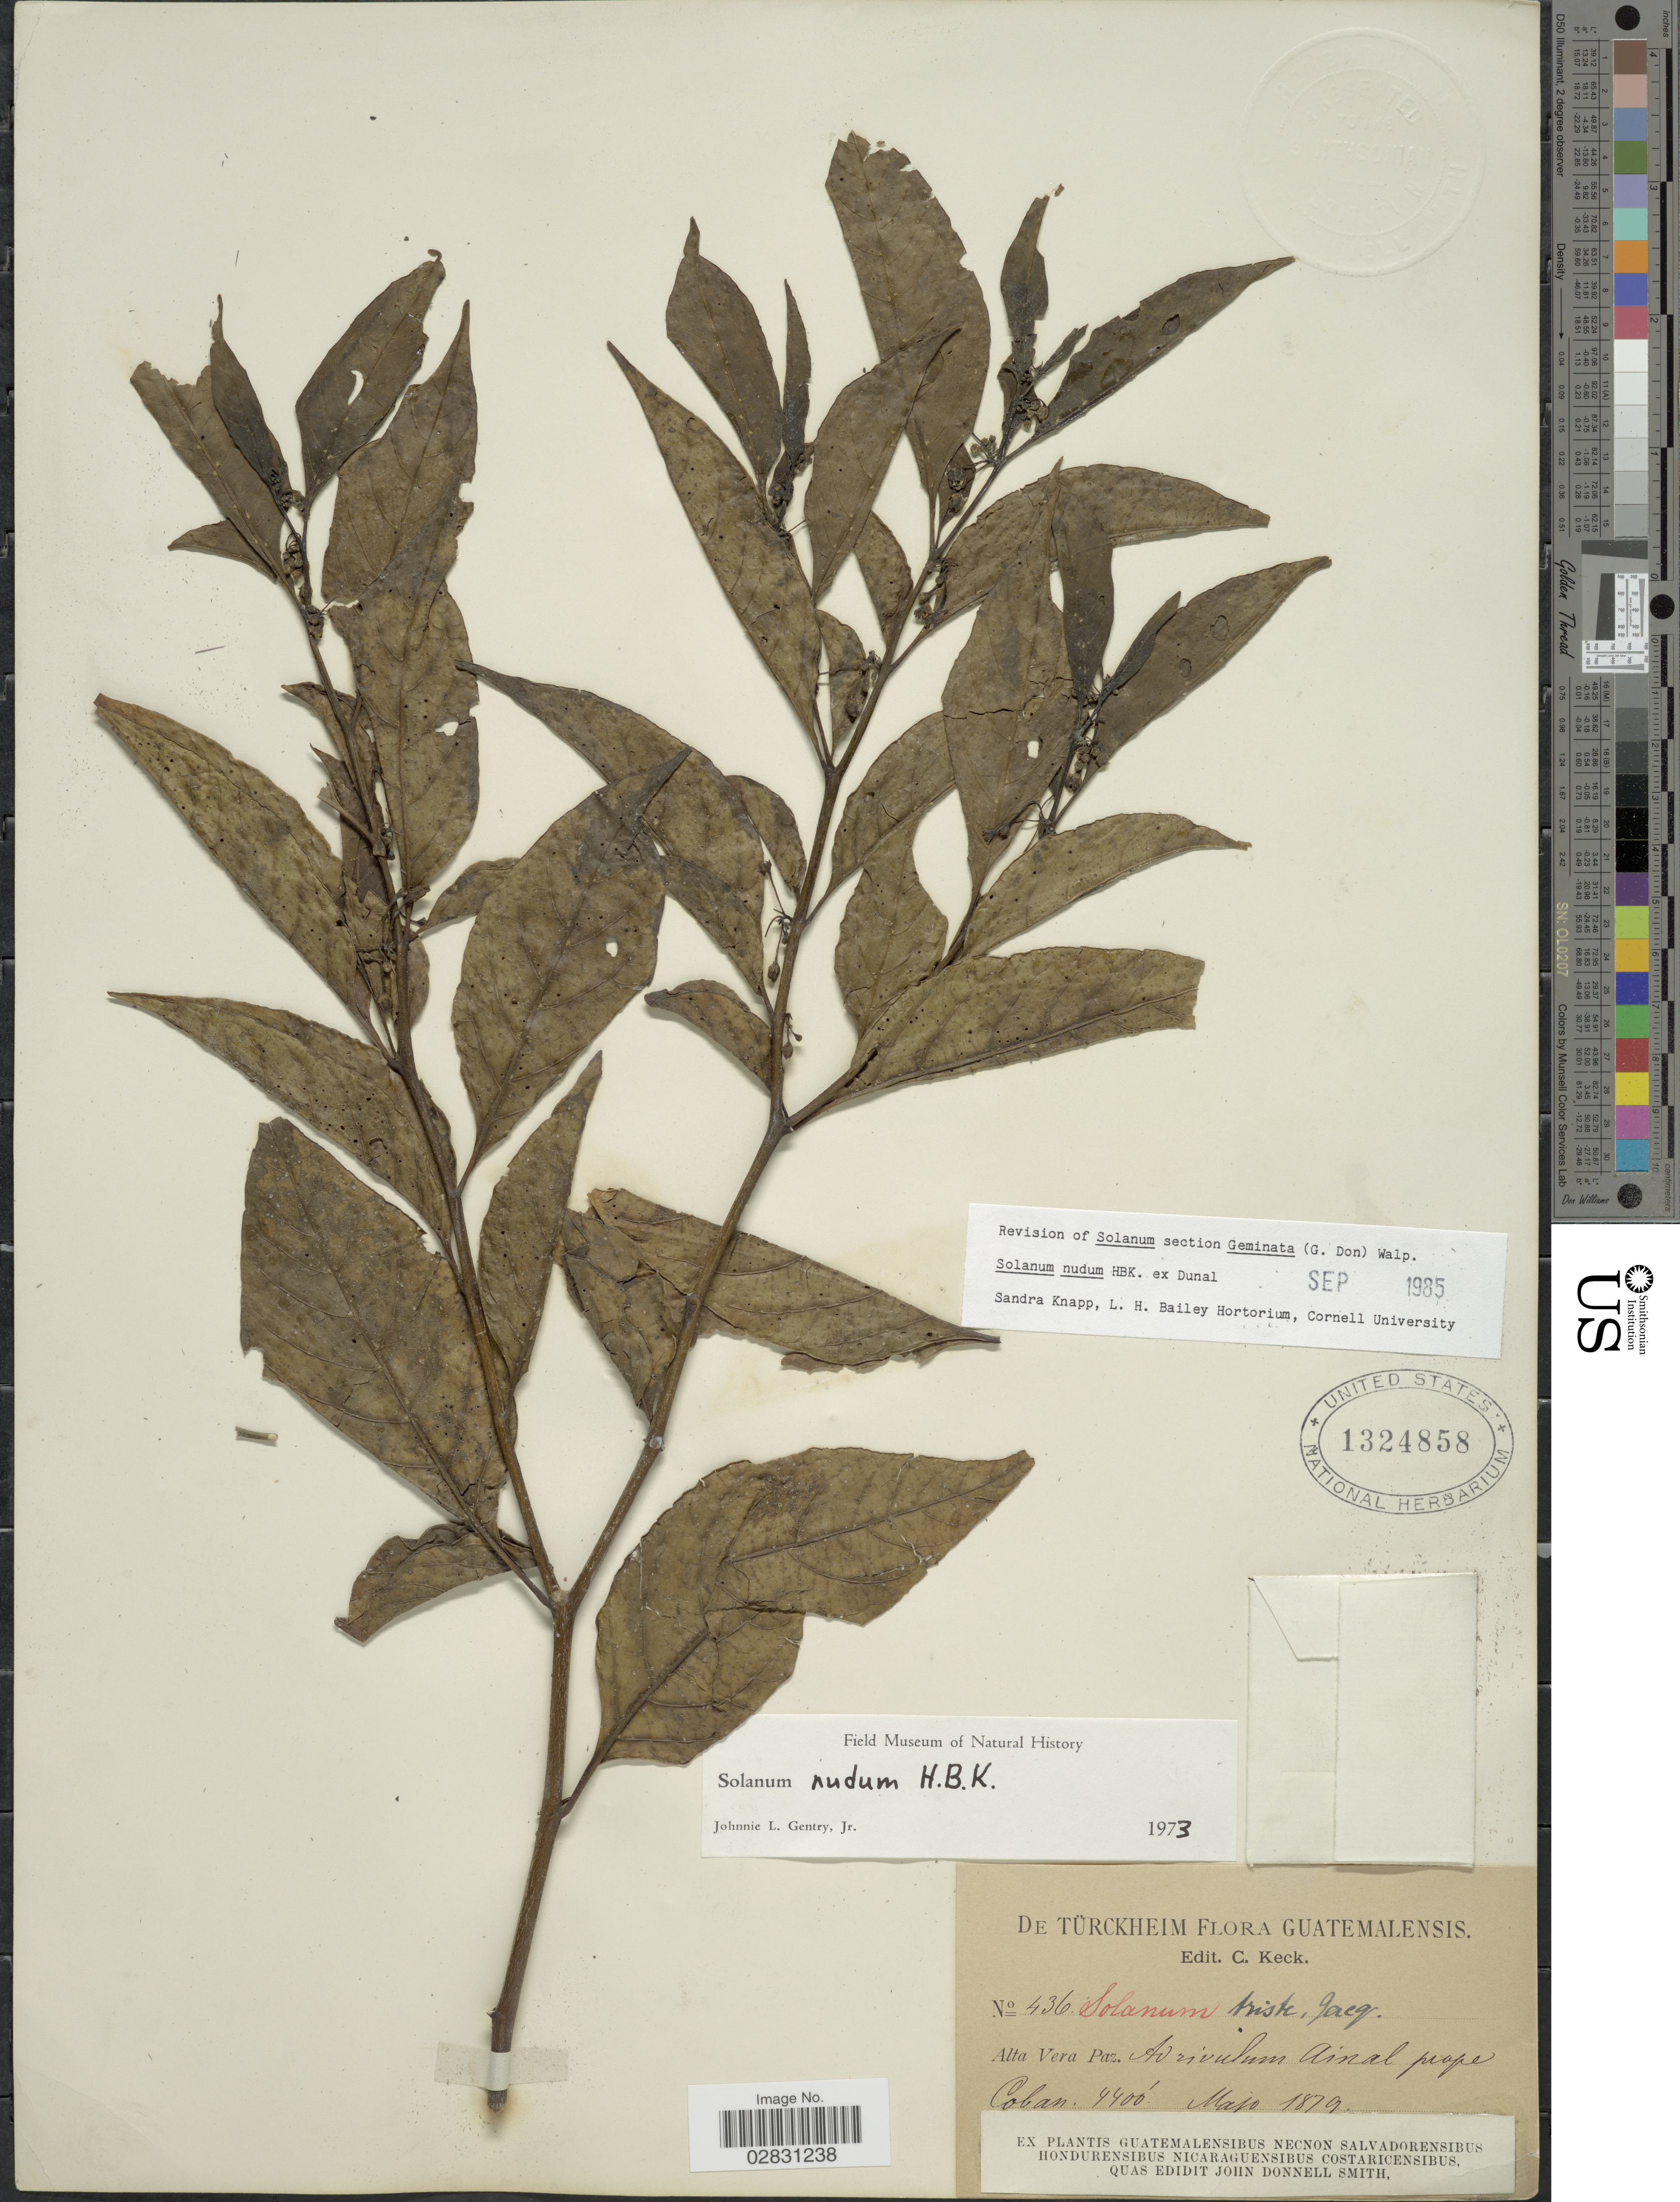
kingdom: Plantae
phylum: Tracheophyta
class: Magnoliopsida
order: Solanales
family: Solanaceae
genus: Solanum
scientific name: Solanum nudum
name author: Humb. & Bonpl. ex Dunal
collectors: -. De Türckheim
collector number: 436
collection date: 1879-05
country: Guatemala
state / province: Alta Verapaz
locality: Alta Vera Paz, ad rivulum Ainal prope Coban.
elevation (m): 1341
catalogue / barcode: US 1324858